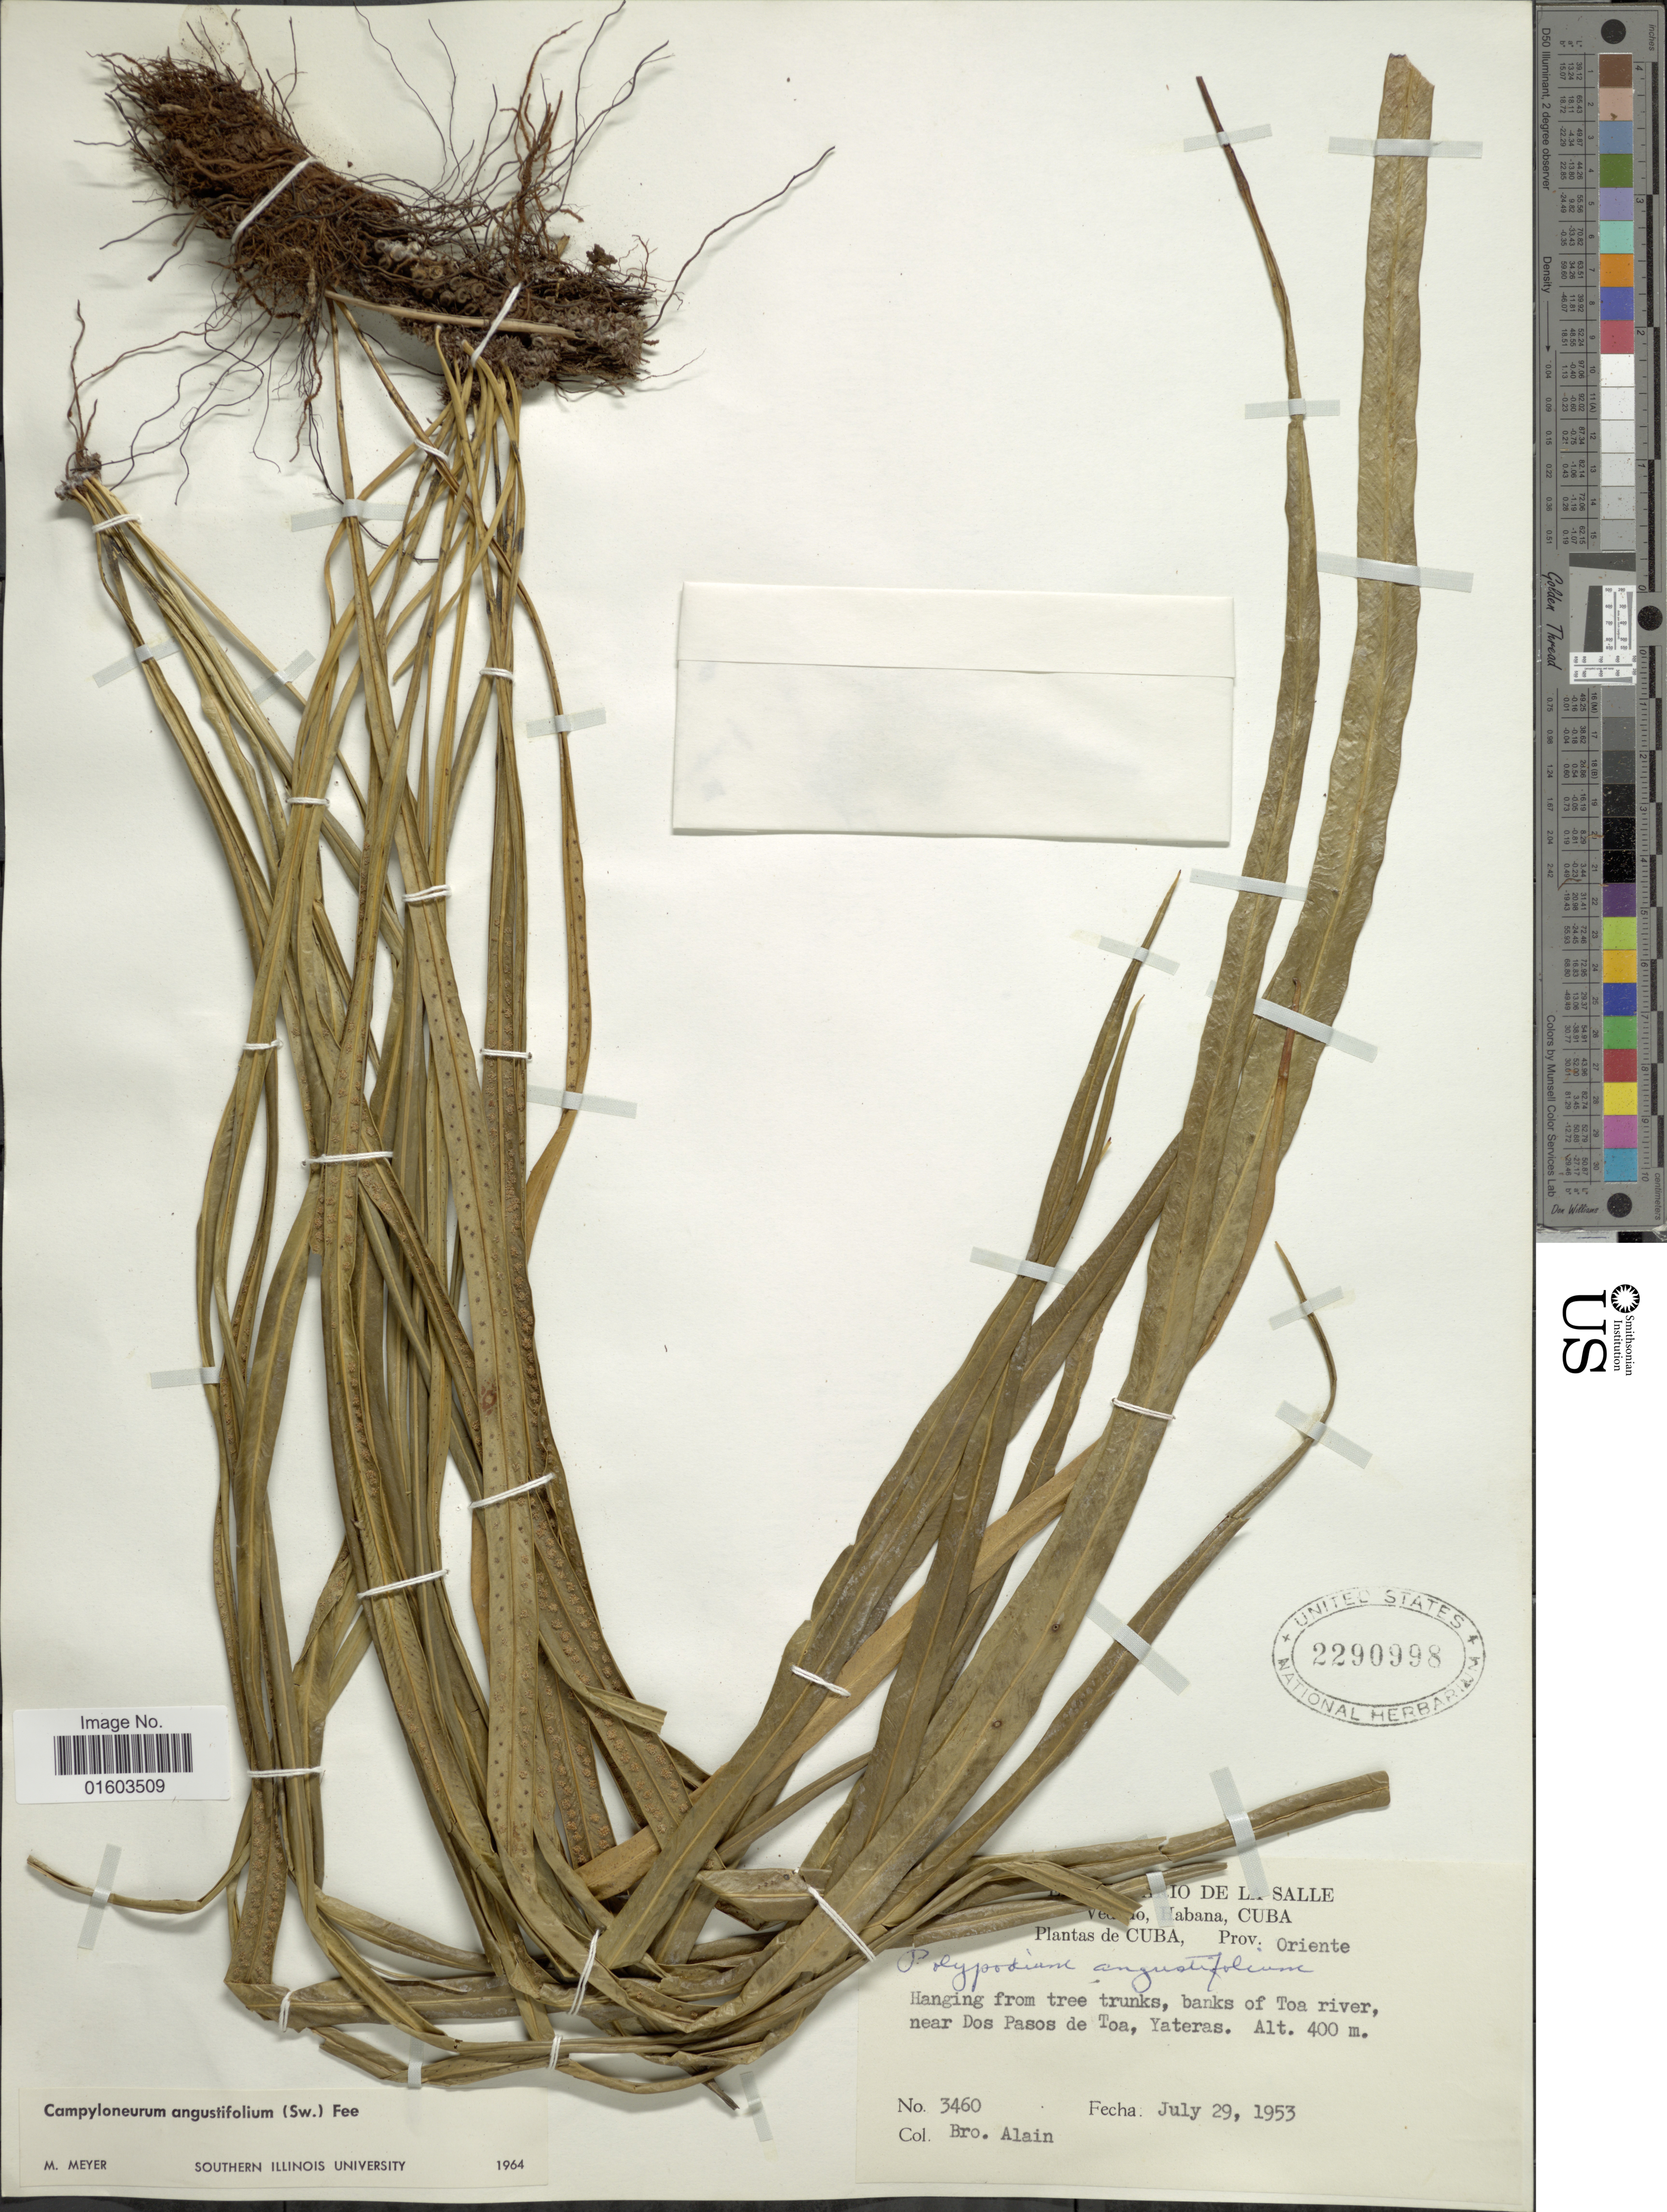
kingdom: Plantae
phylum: Tracheophyta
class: Polypodiopsida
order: Polypodiales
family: Polypodiaceae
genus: Campyloneurum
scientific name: Campyloneurum angustifolium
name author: (Sw.) Fée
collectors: A. H. Liogier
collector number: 3460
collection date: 1953-07-29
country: Cuba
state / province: Oriente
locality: Oriente, Hanging from tree, banks of Toa River, near Dos Pasos de Toa, Yateras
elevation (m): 400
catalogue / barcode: US 2290998